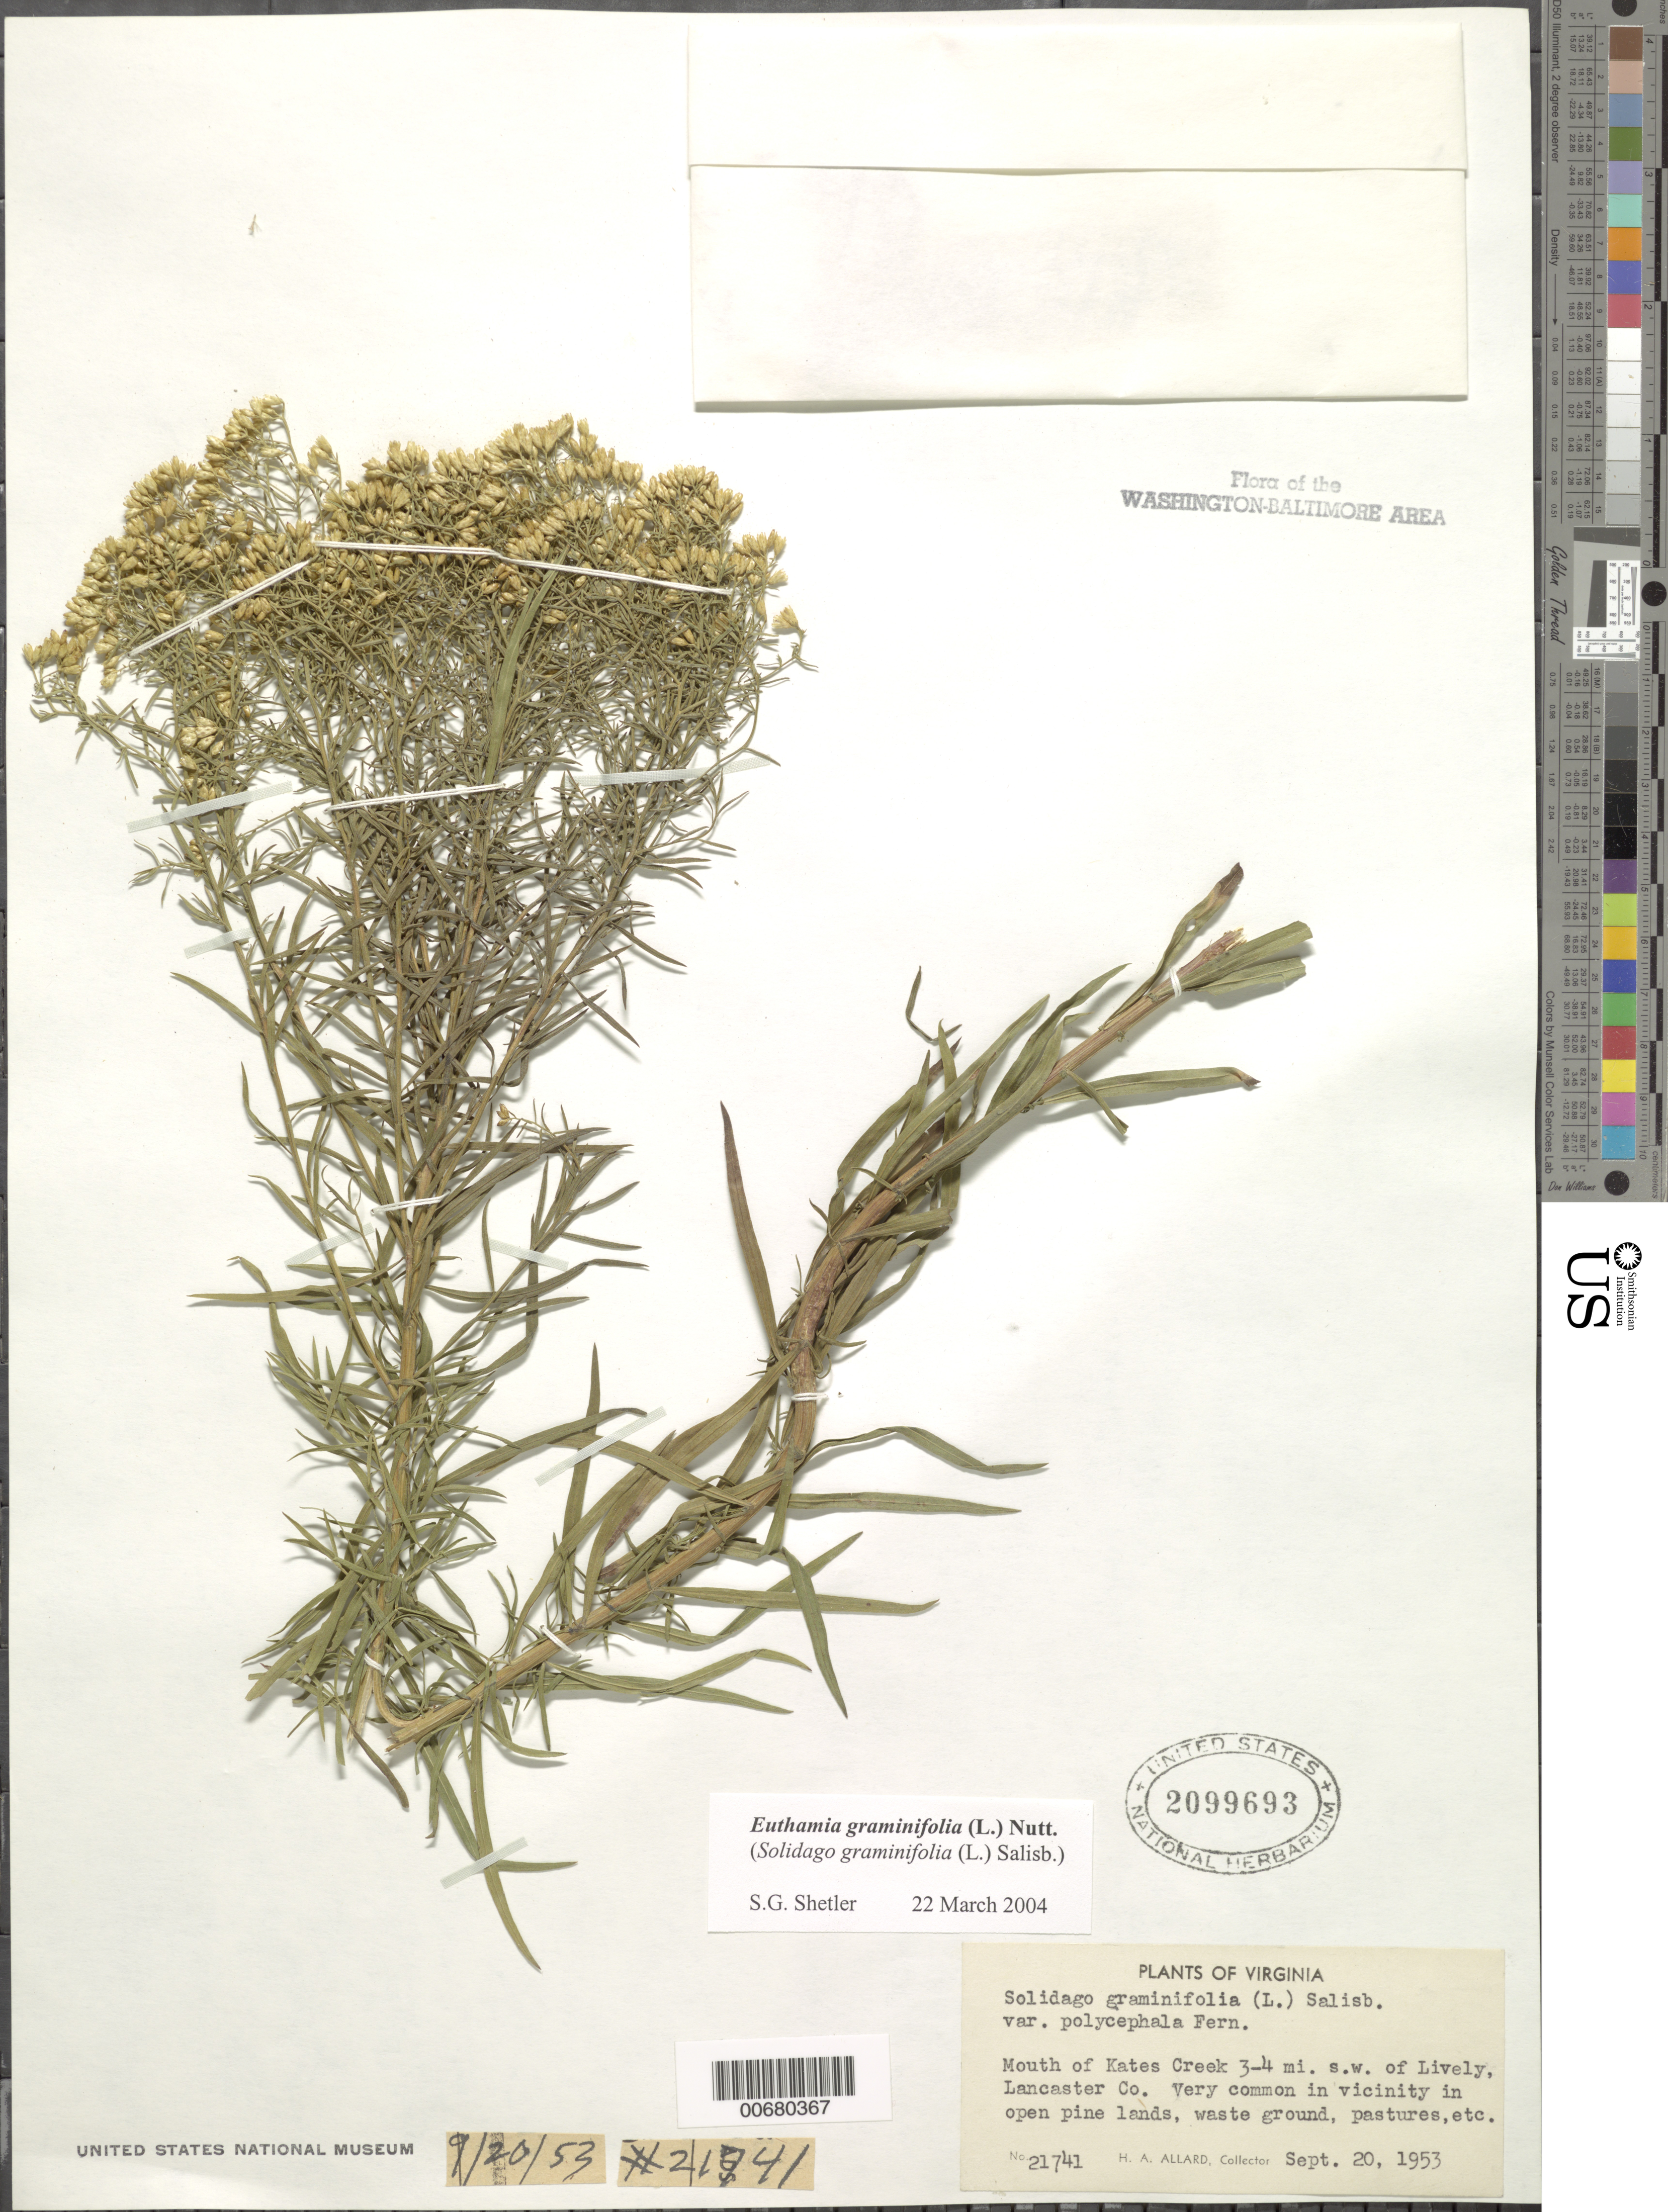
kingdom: Plantae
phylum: Tracheophyta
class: Magnoliopsida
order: Asterales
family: Asteraceae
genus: Euthamia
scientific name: Euthamia graminifolia var. polycephala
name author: (Fernald) Moldenke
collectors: H. A. Allard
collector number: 21741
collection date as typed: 20 Sep 1953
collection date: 1953-09-20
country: United States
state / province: Virginia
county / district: Lancaster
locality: Mouth of Kates Creek, SW of Lively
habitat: Open pine land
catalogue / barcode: US 2099693